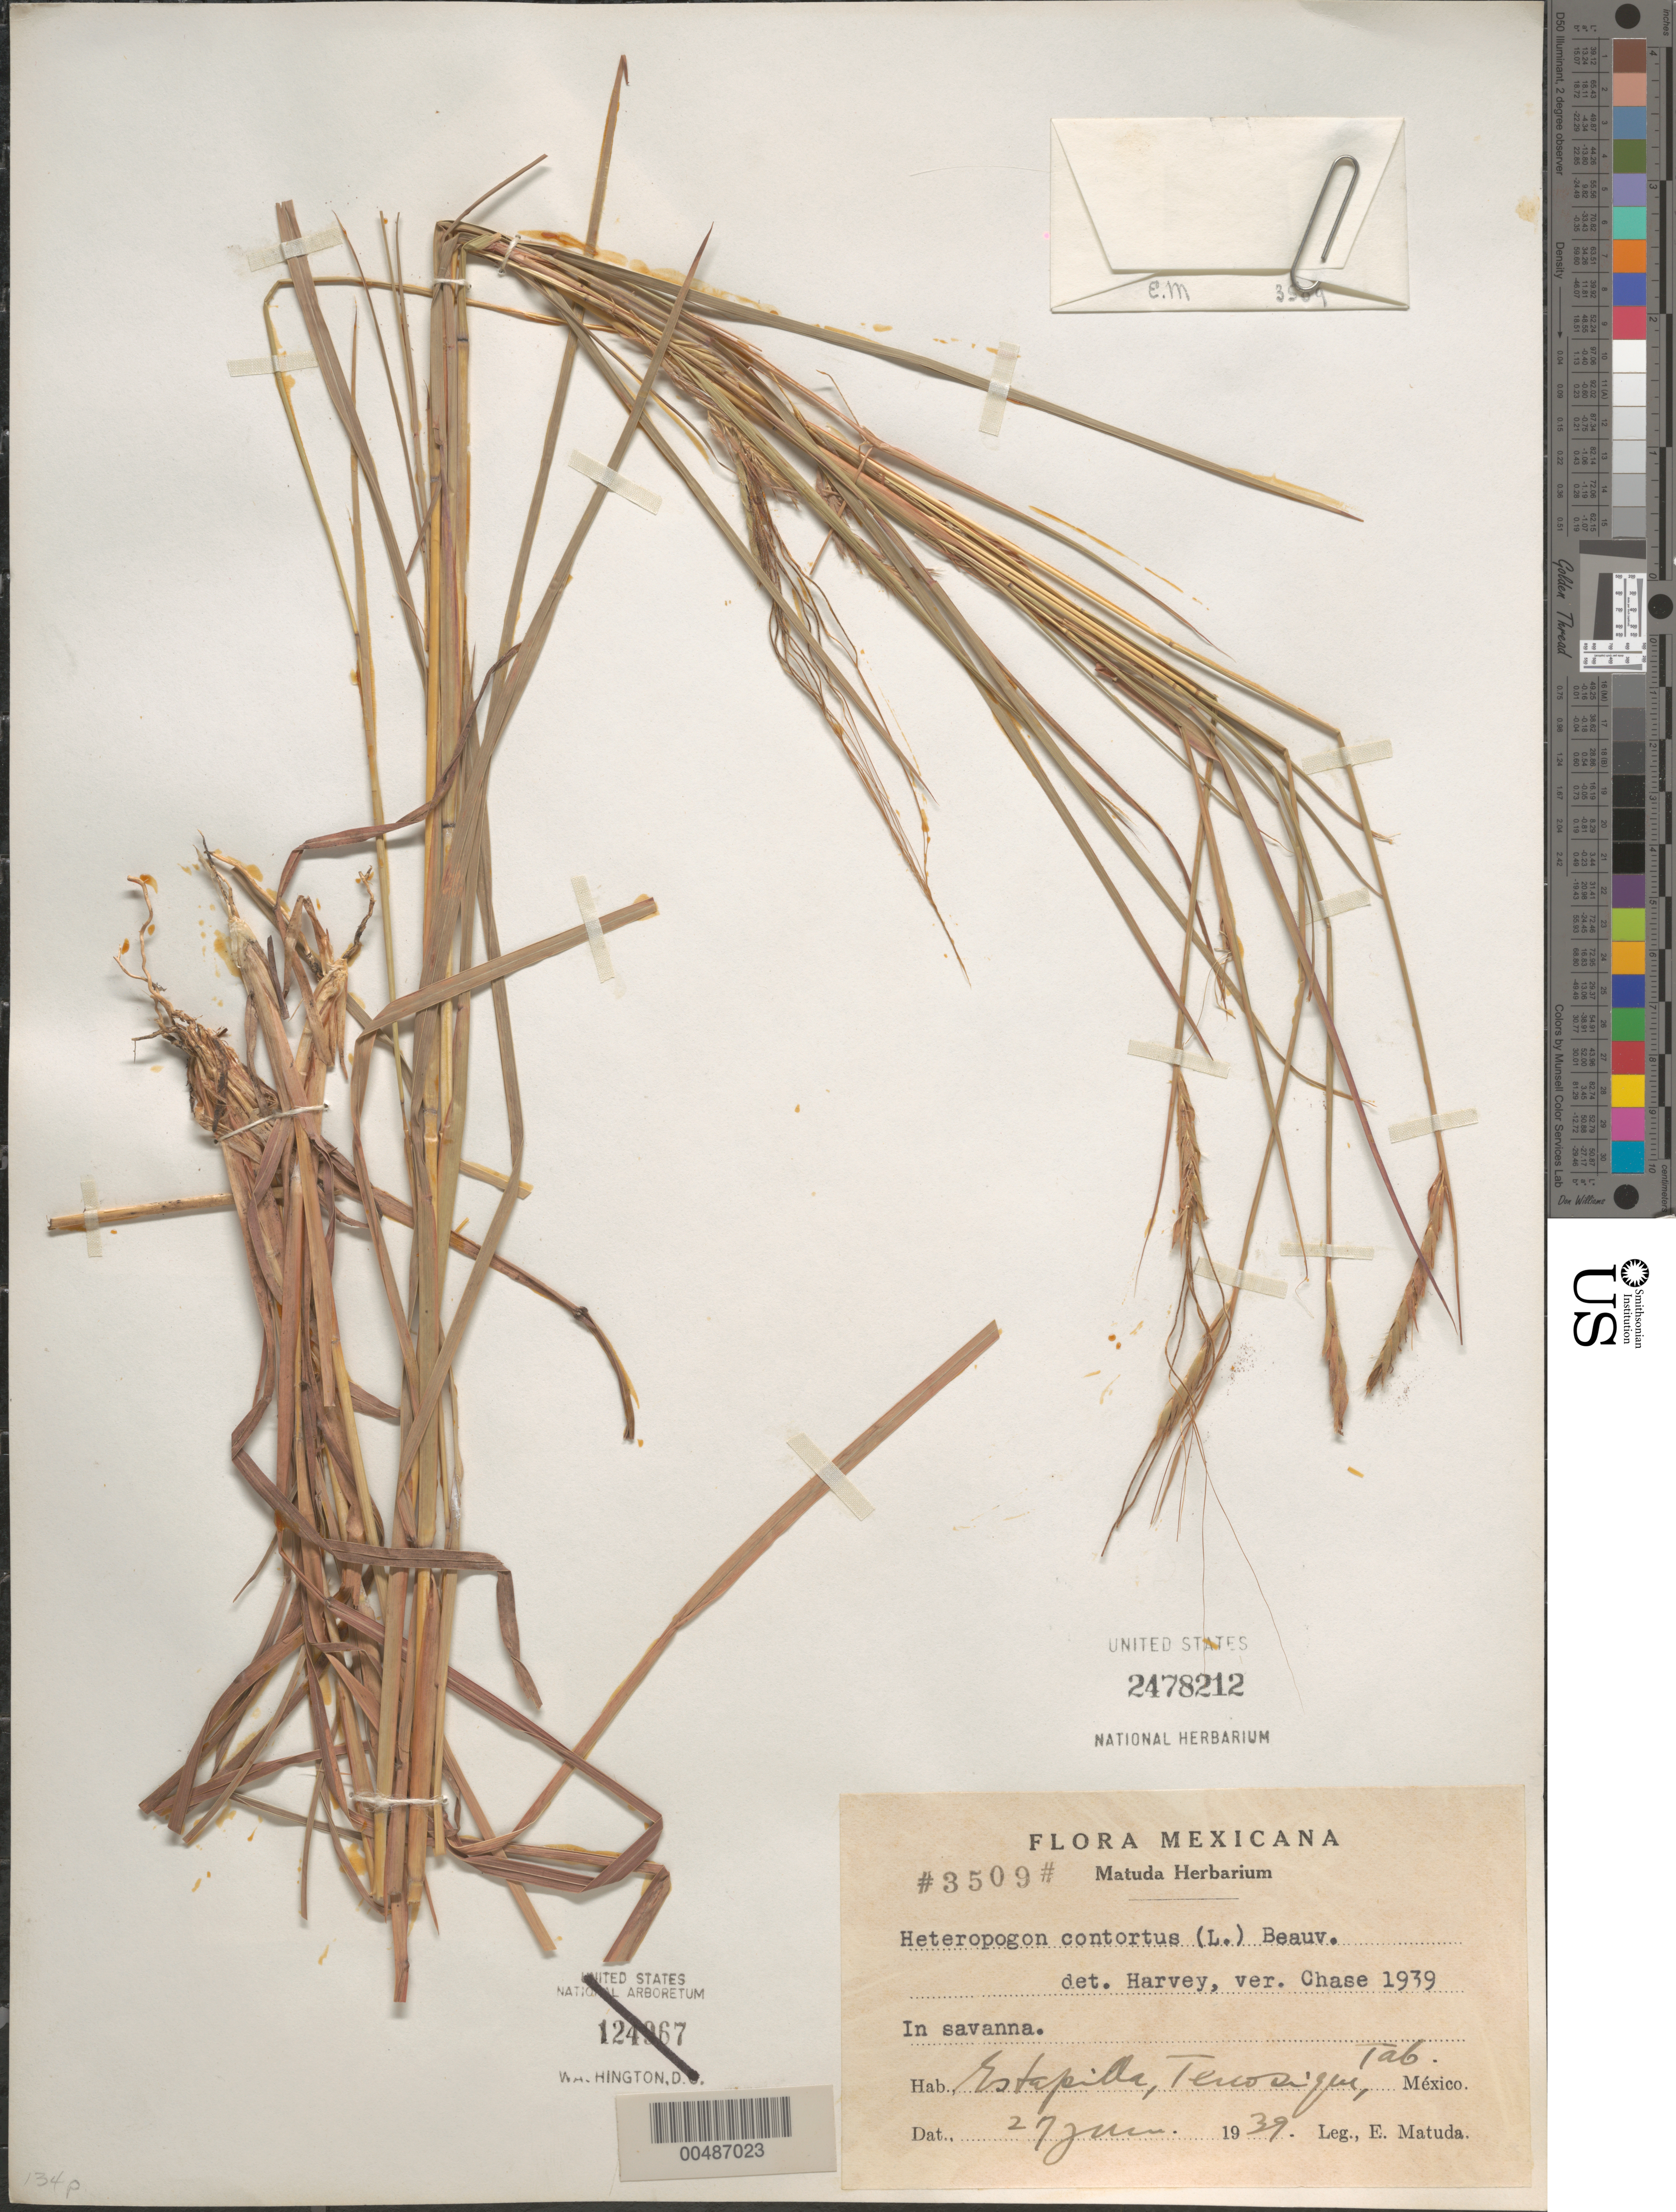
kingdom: Plantae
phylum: Tracheophyta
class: Liliopsida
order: Poales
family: Poaceae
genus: Heteropogon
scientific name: Heteropogon contortus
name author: (L.) P. Beauv. ex Roem. & Schult.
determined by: Harvey, L. H.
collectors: E. Matuda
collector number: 3509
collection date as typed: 27 Jun 1939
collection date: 1939-06-27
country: Mexico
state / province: Tabasco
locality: Estapilla, Tenosique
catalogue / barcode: US 2478212